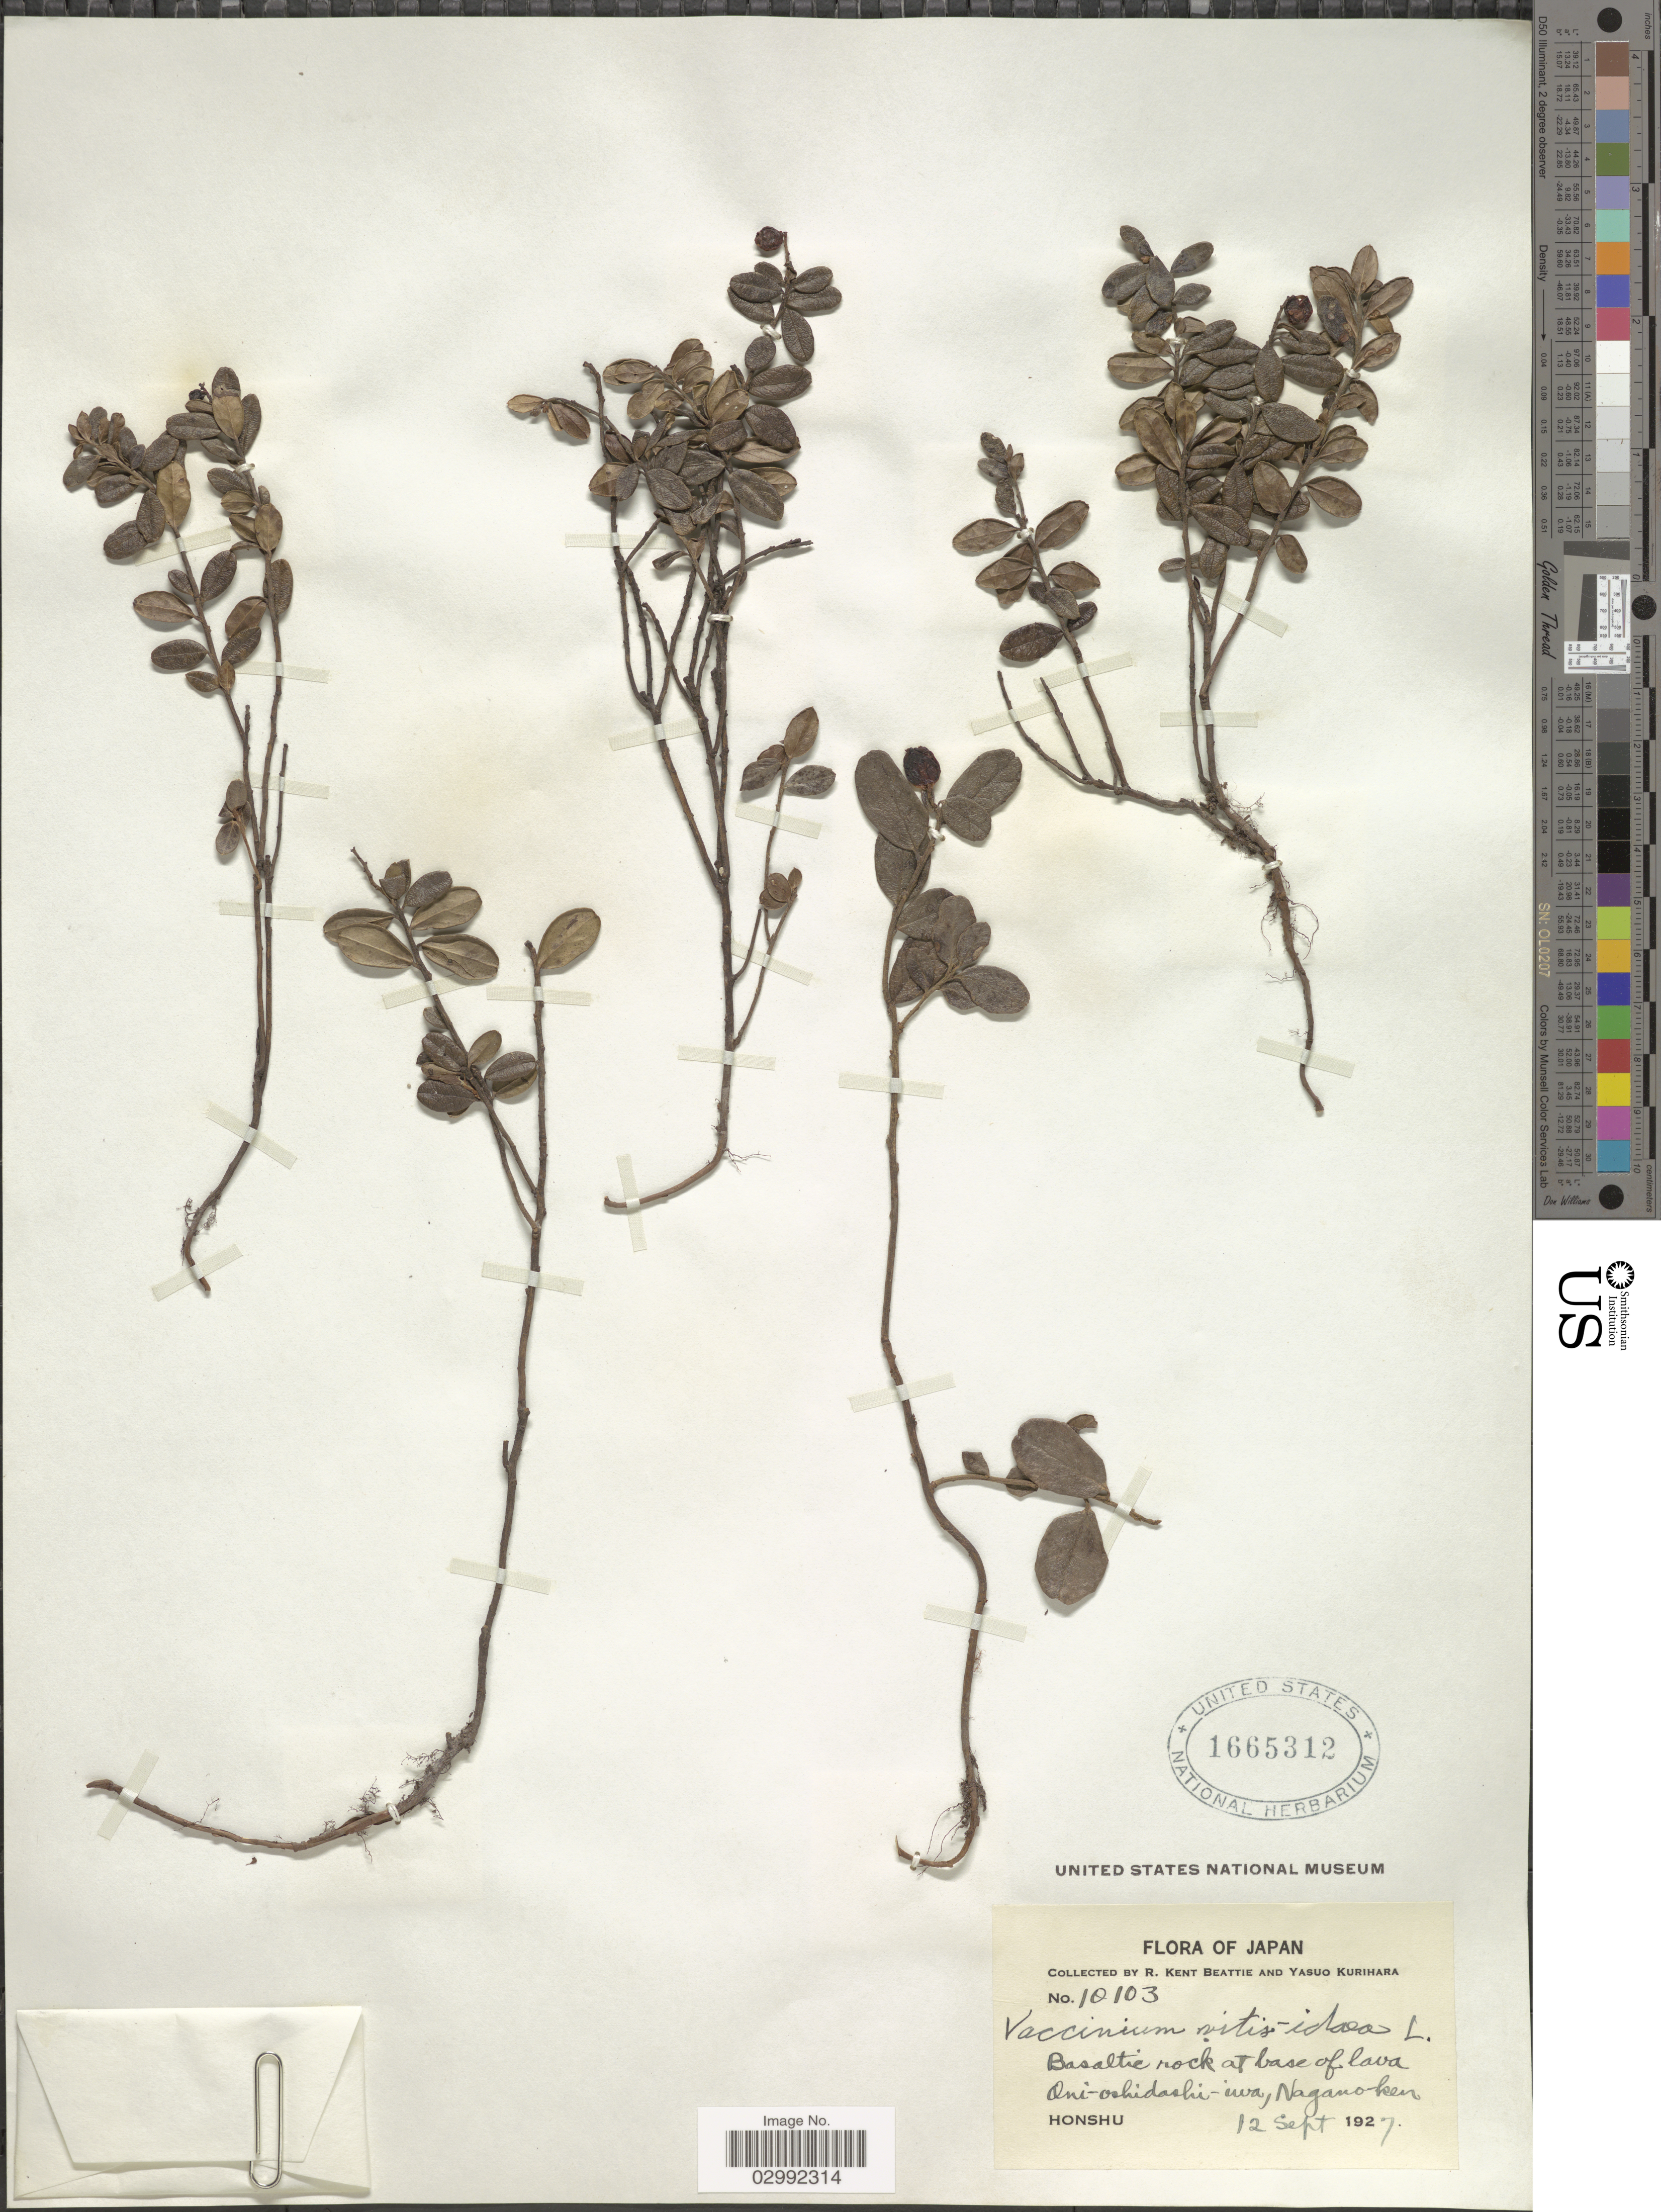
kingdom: Plantae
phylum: Tracheophyta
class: Magnoliopsida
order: Ericales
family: Ericaceae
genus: Vaccinium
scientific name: Vaccinium vitis-idaea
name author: L.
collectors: R. K. Beattie & Y. Kurihara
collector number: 10103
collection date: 1927-09-12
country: Japan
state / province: Nagano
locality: Oni-oshidashi-iwa, Nagano-ken. Honshu.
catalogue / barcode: US 1665312